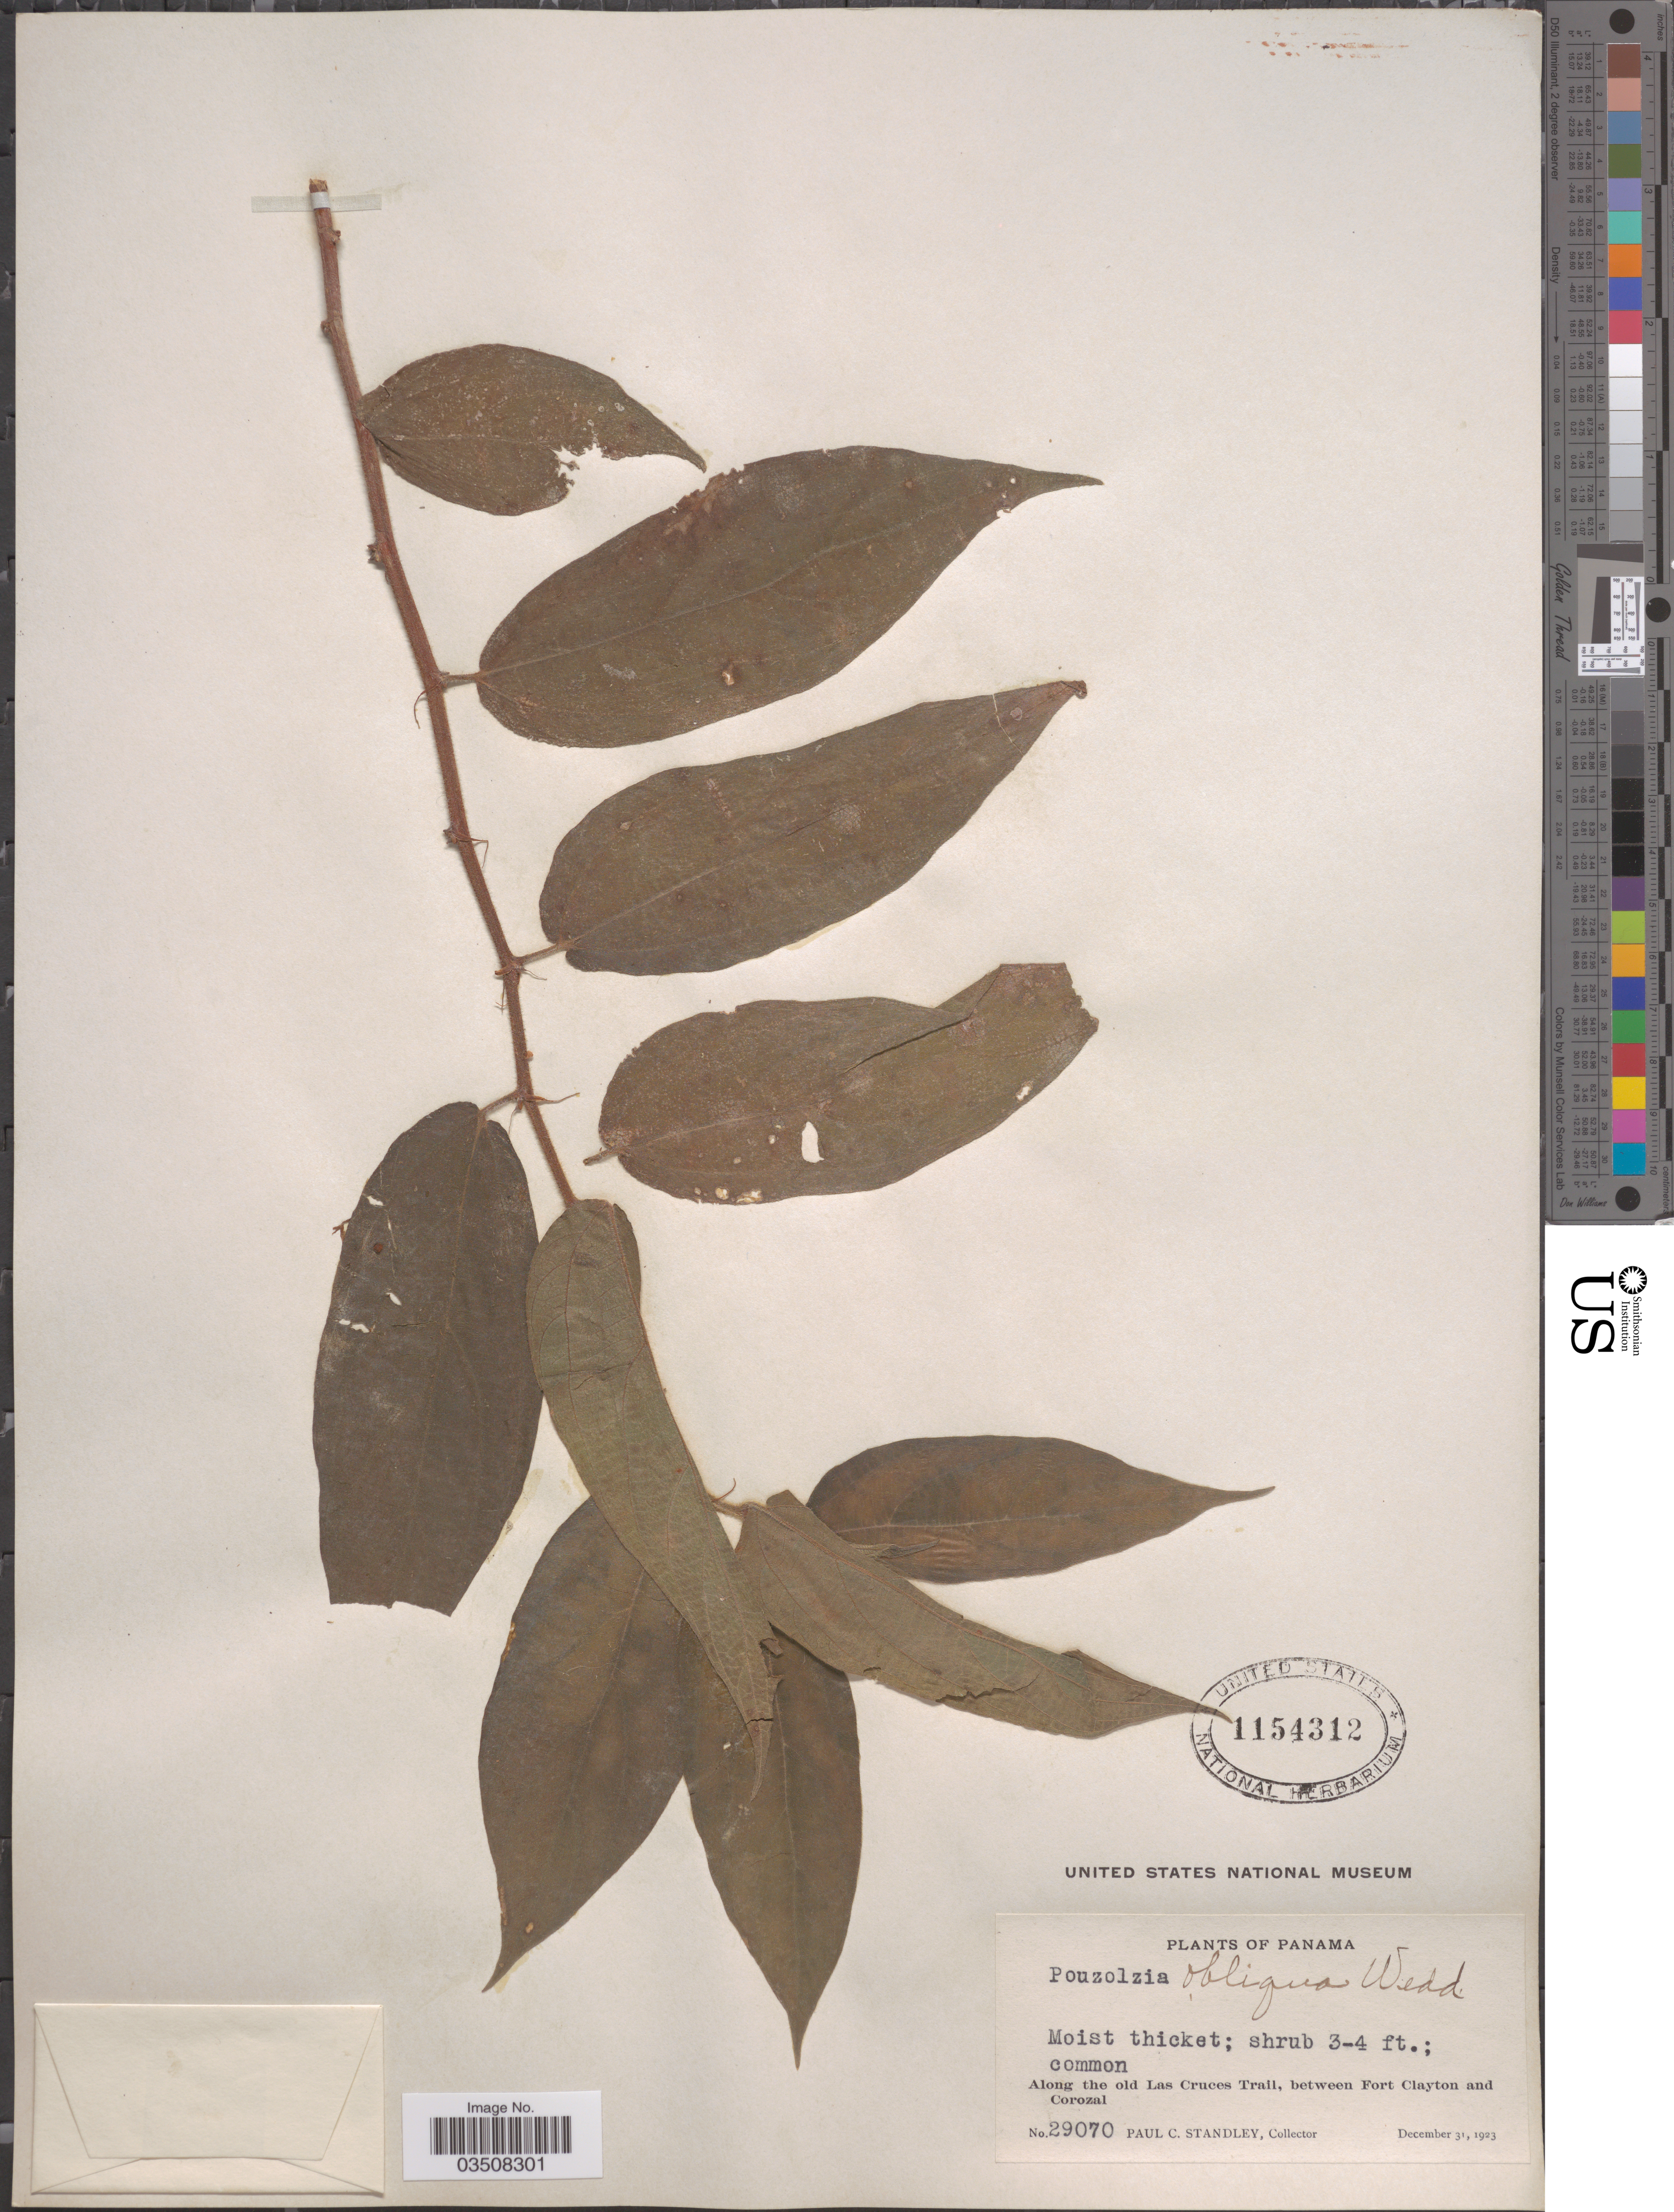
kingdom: Plantae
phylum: Tracheophyta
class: Magnoliopsida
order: Rosales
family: Urticaceae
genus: Pouzolzia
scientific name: Pouzolzia obliqua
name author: (Poepp.) Gaudich.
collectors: P. C. Standley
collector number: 29070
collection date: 1923-12-31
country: Panama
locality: Along the old Las Cruces Trail, between Fort Clayton and Corozal.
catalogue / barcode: US 1154312